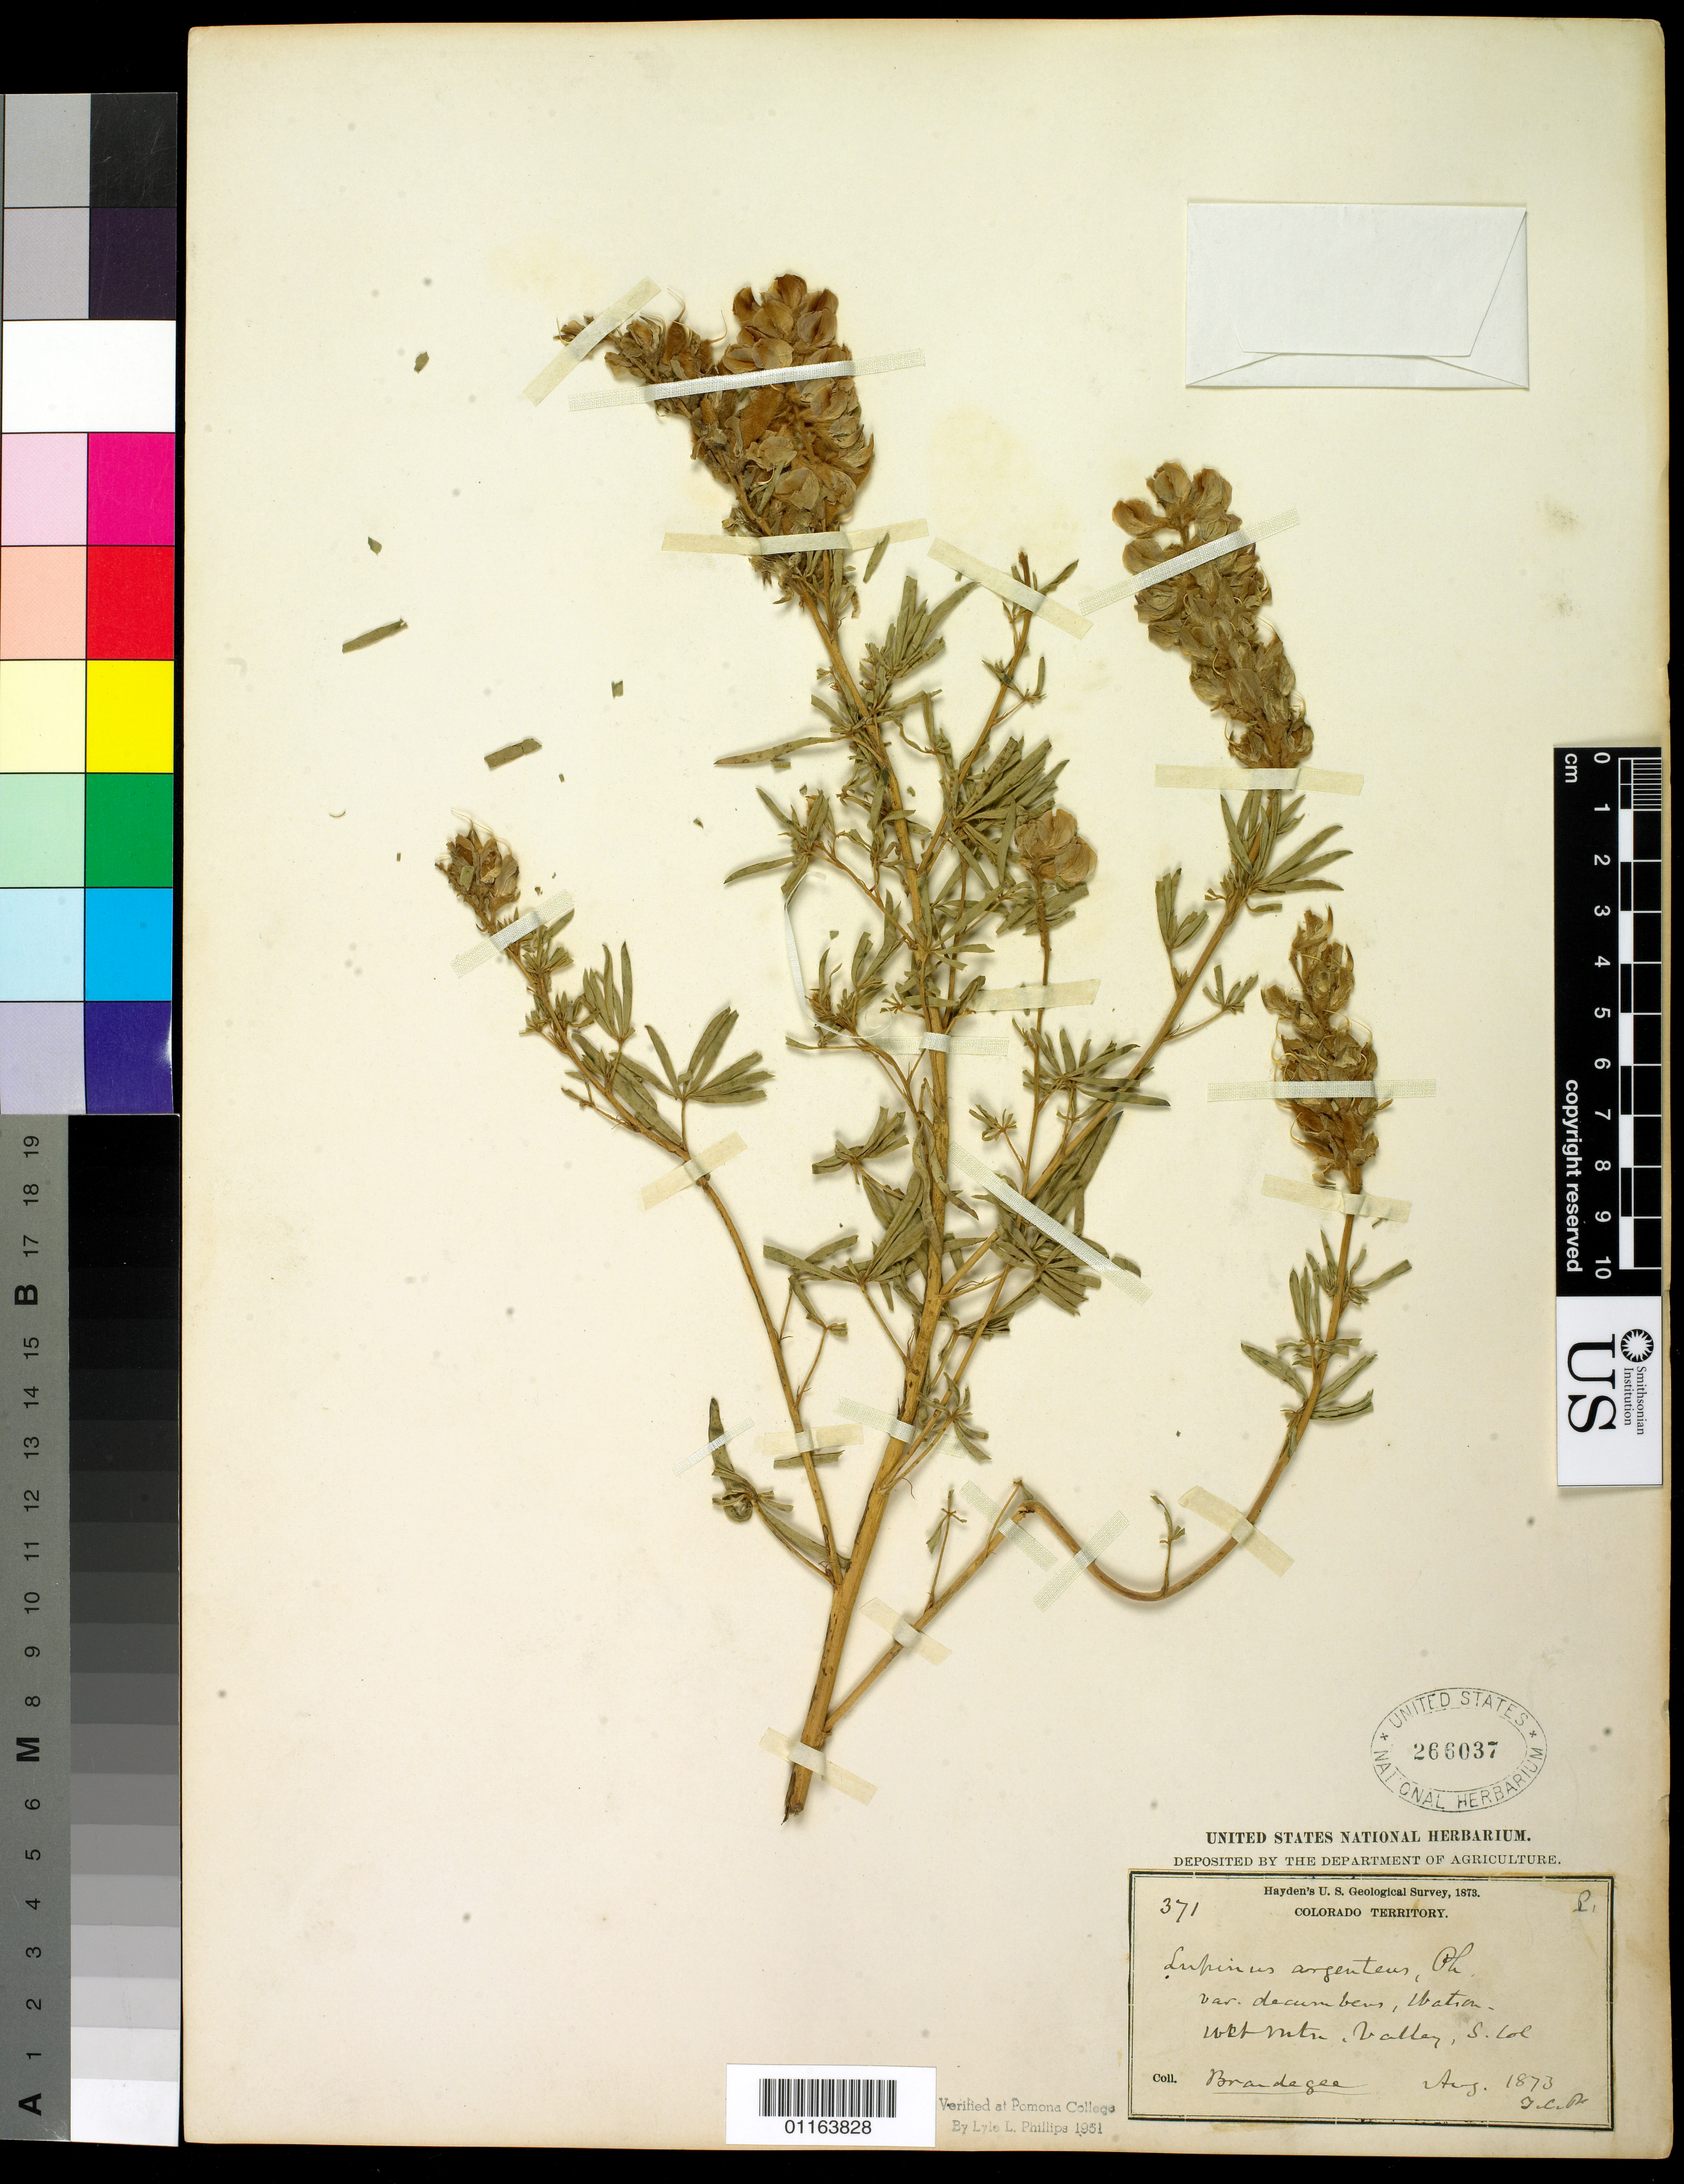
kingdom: Plantae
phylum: Tracheophyta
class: Magnoliopsida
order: Fabales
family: Fabaceae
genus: Lupinus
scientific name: Lupinus argenteus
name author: Pursh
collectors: T. S. Brandegee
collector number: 371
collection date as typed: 1873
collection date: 1873-08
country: United States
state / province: Colorado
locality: S. Colorado.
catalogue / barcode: US 266037